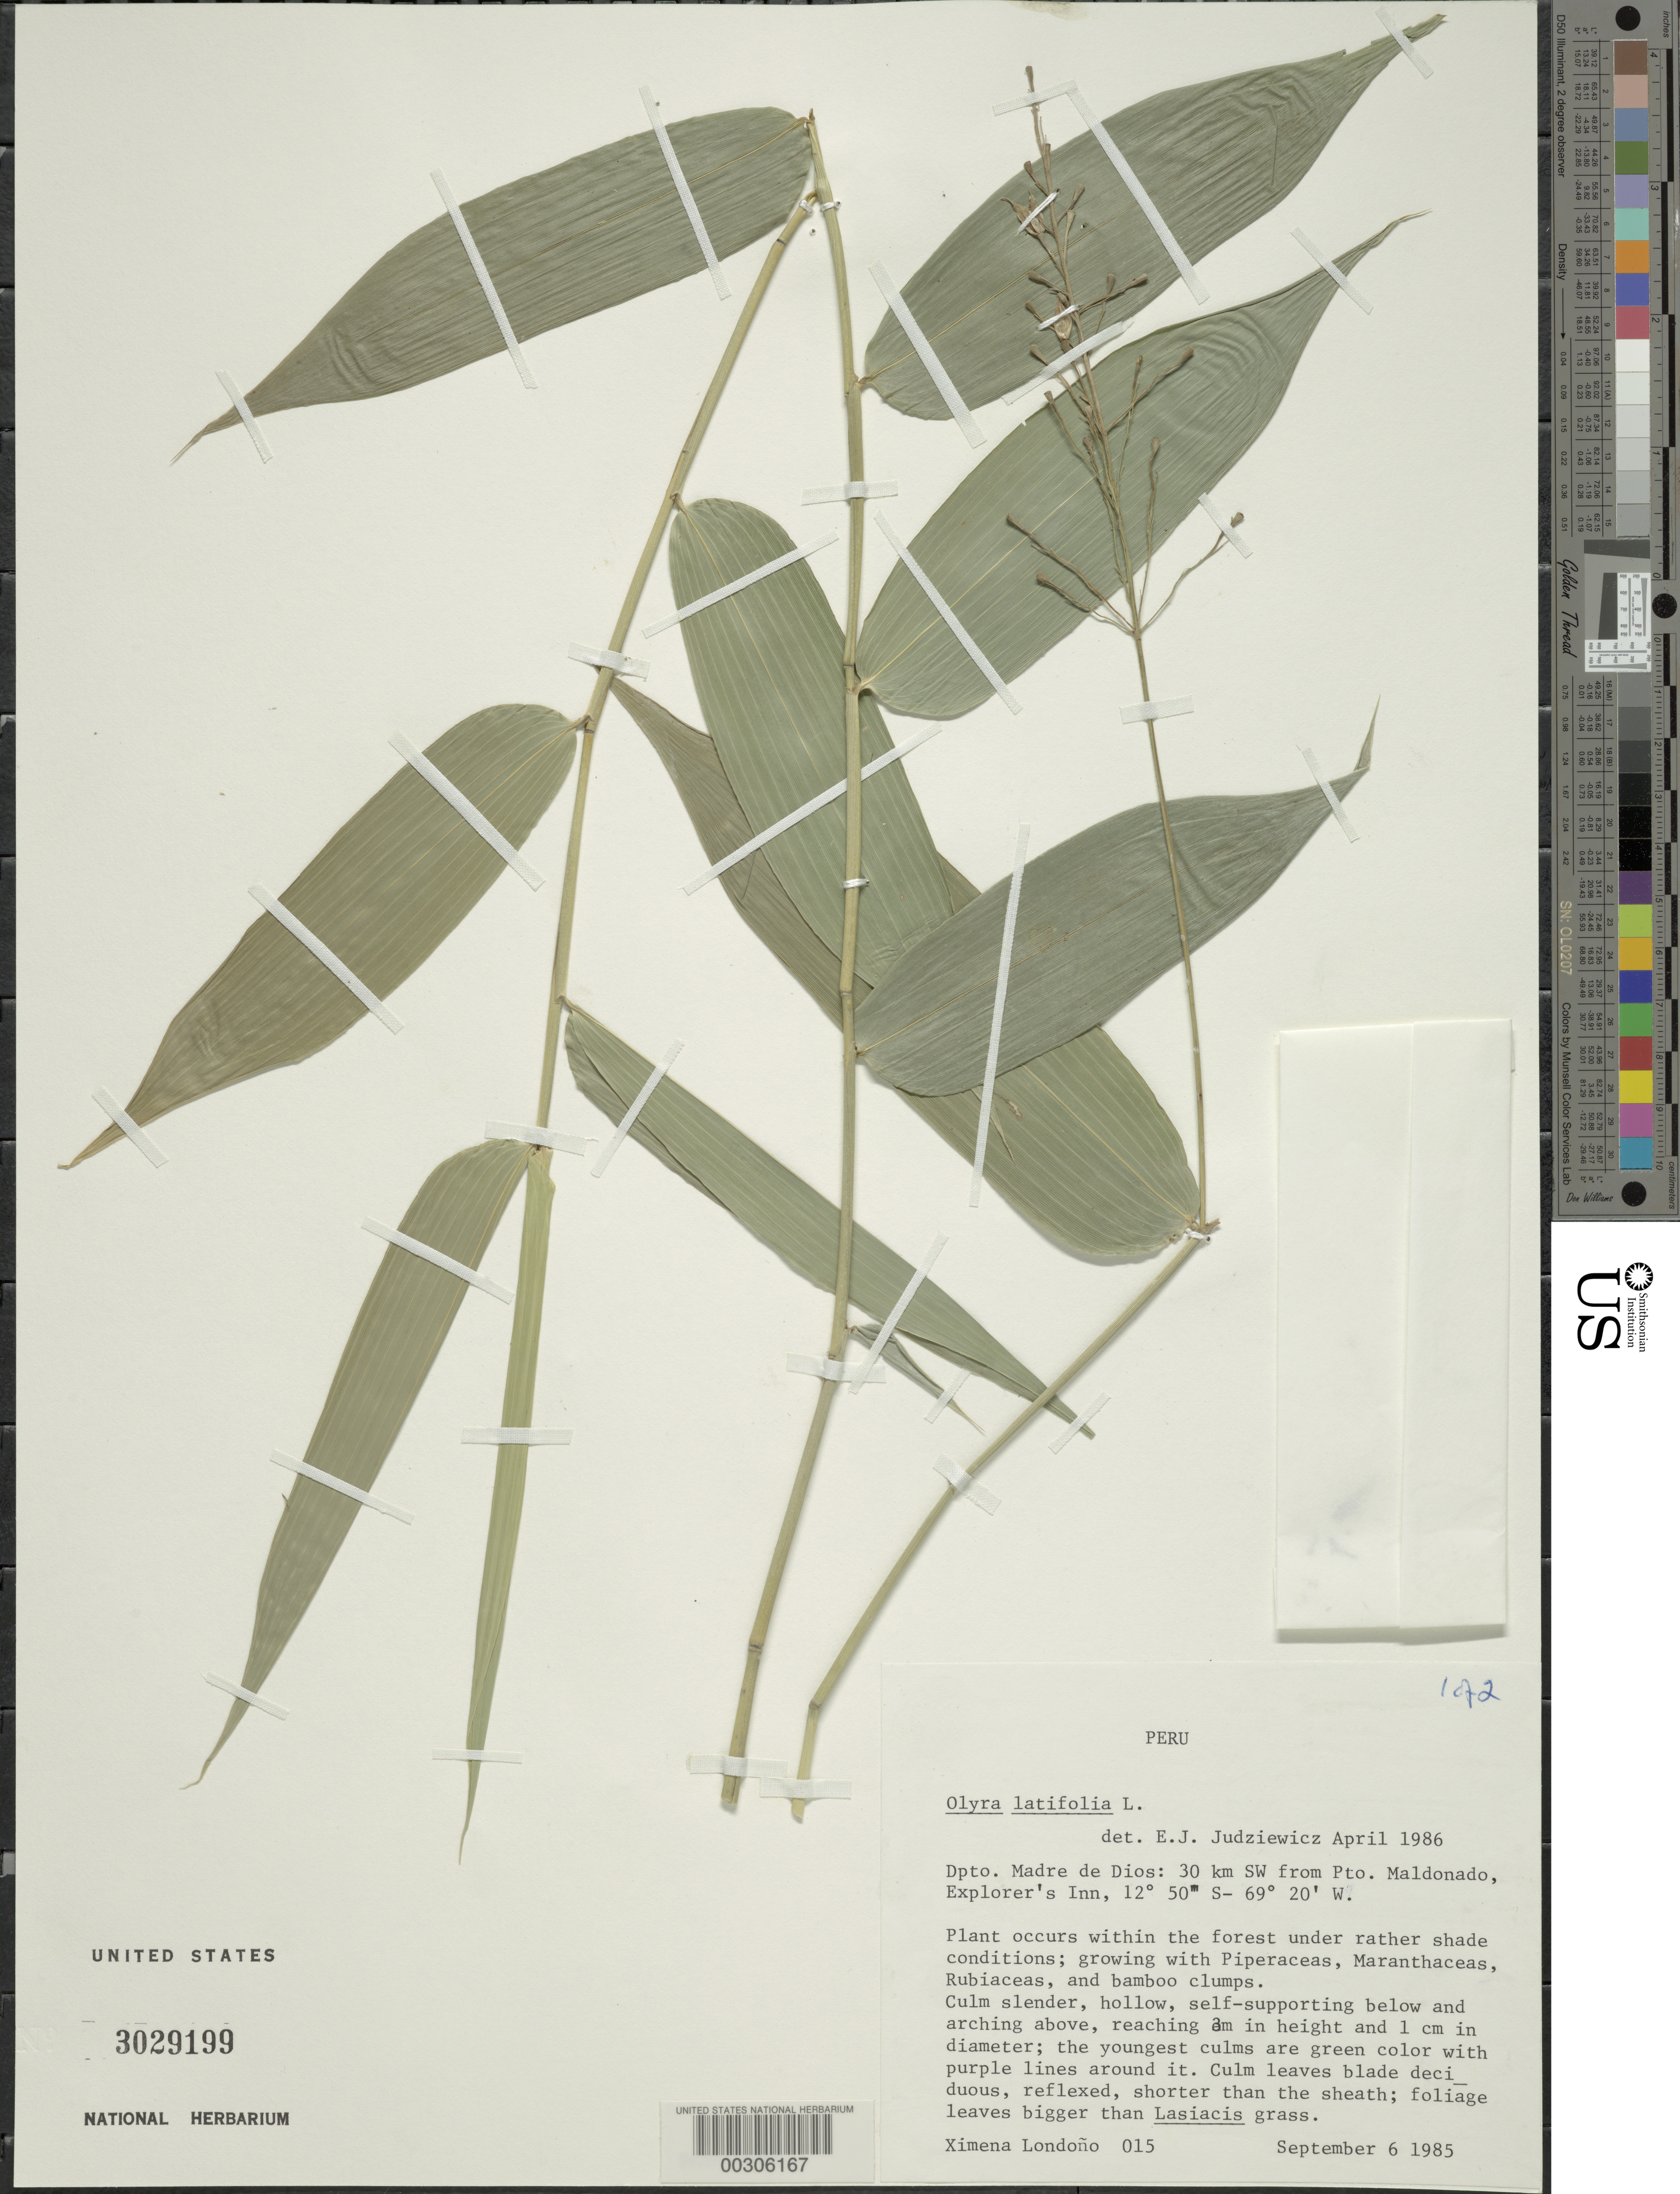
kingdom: Plantae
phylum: Tracheophyta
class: Liliopsida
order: Poales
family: Poaceae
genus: Olyra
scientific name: Olyra latifolia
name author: L.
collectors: X. Londoño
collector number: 85-015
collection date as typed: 06 Sep 1985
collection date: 1985-09-06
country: Peru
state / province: Madre de Dios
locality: Puerto maldonado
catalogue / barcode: US 3029199